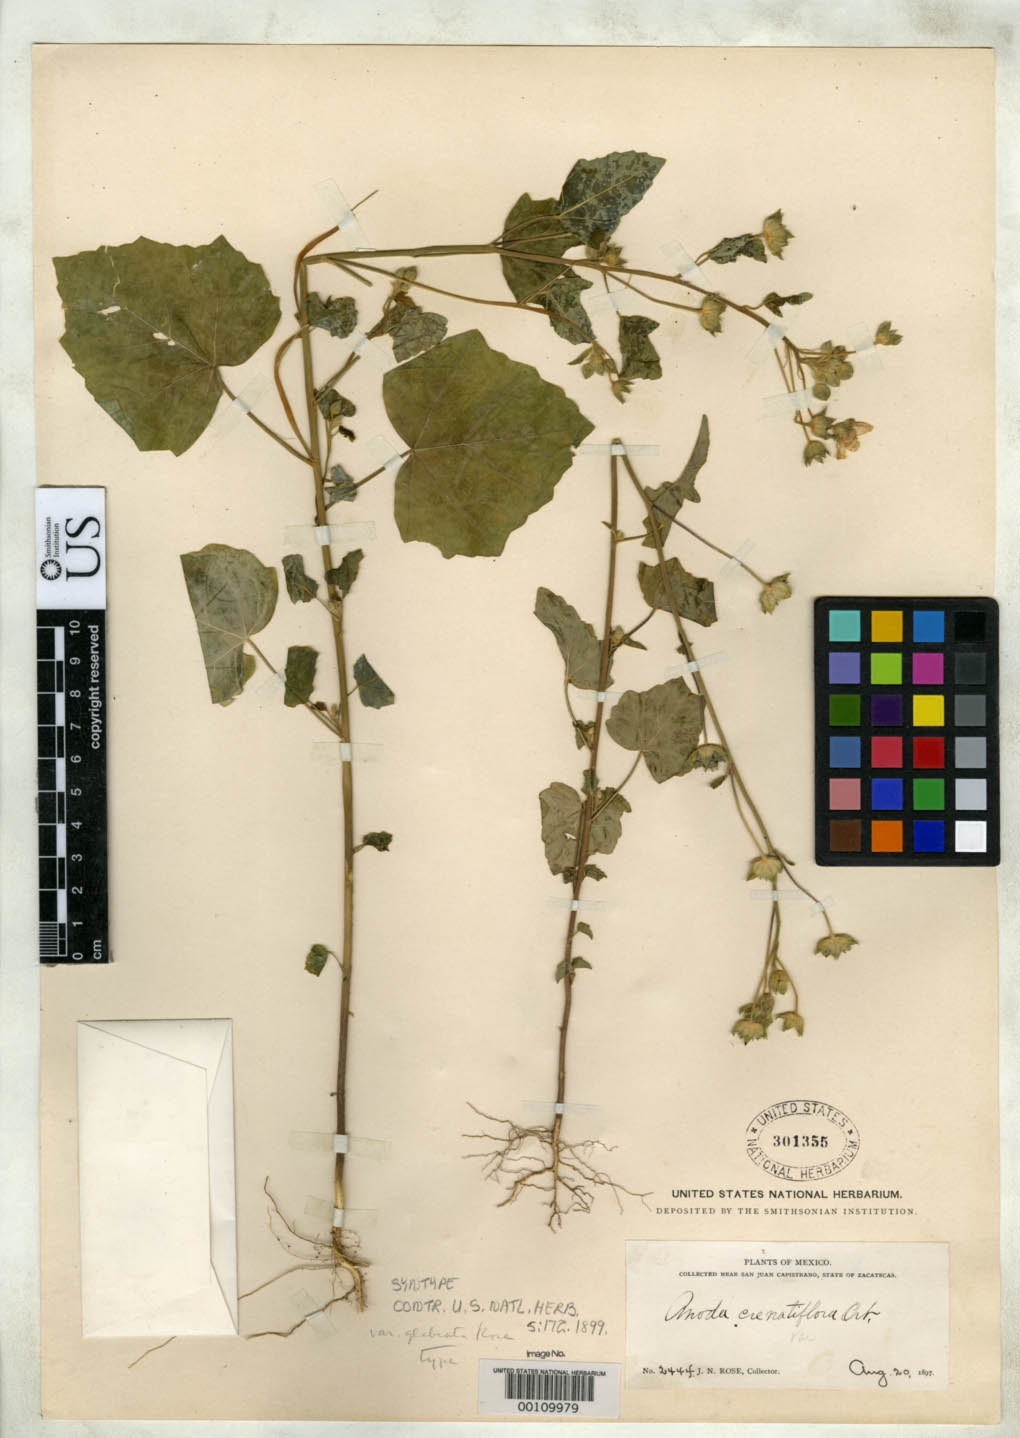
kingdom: Plantae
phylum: Tracheophyta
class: Magnoliopsida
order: Malvales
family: Malvaceae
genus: Anoda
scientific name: Anoda crenatiflora var. glabrata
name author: Rose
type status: Lectotype; Syntype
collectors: J. N. Rose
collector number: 2444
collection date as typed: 20 Aug 1897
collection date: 1897-08-20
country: Mexico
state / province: Zacatecas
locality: Near San Juan Capistrano.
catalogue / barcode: US 301355